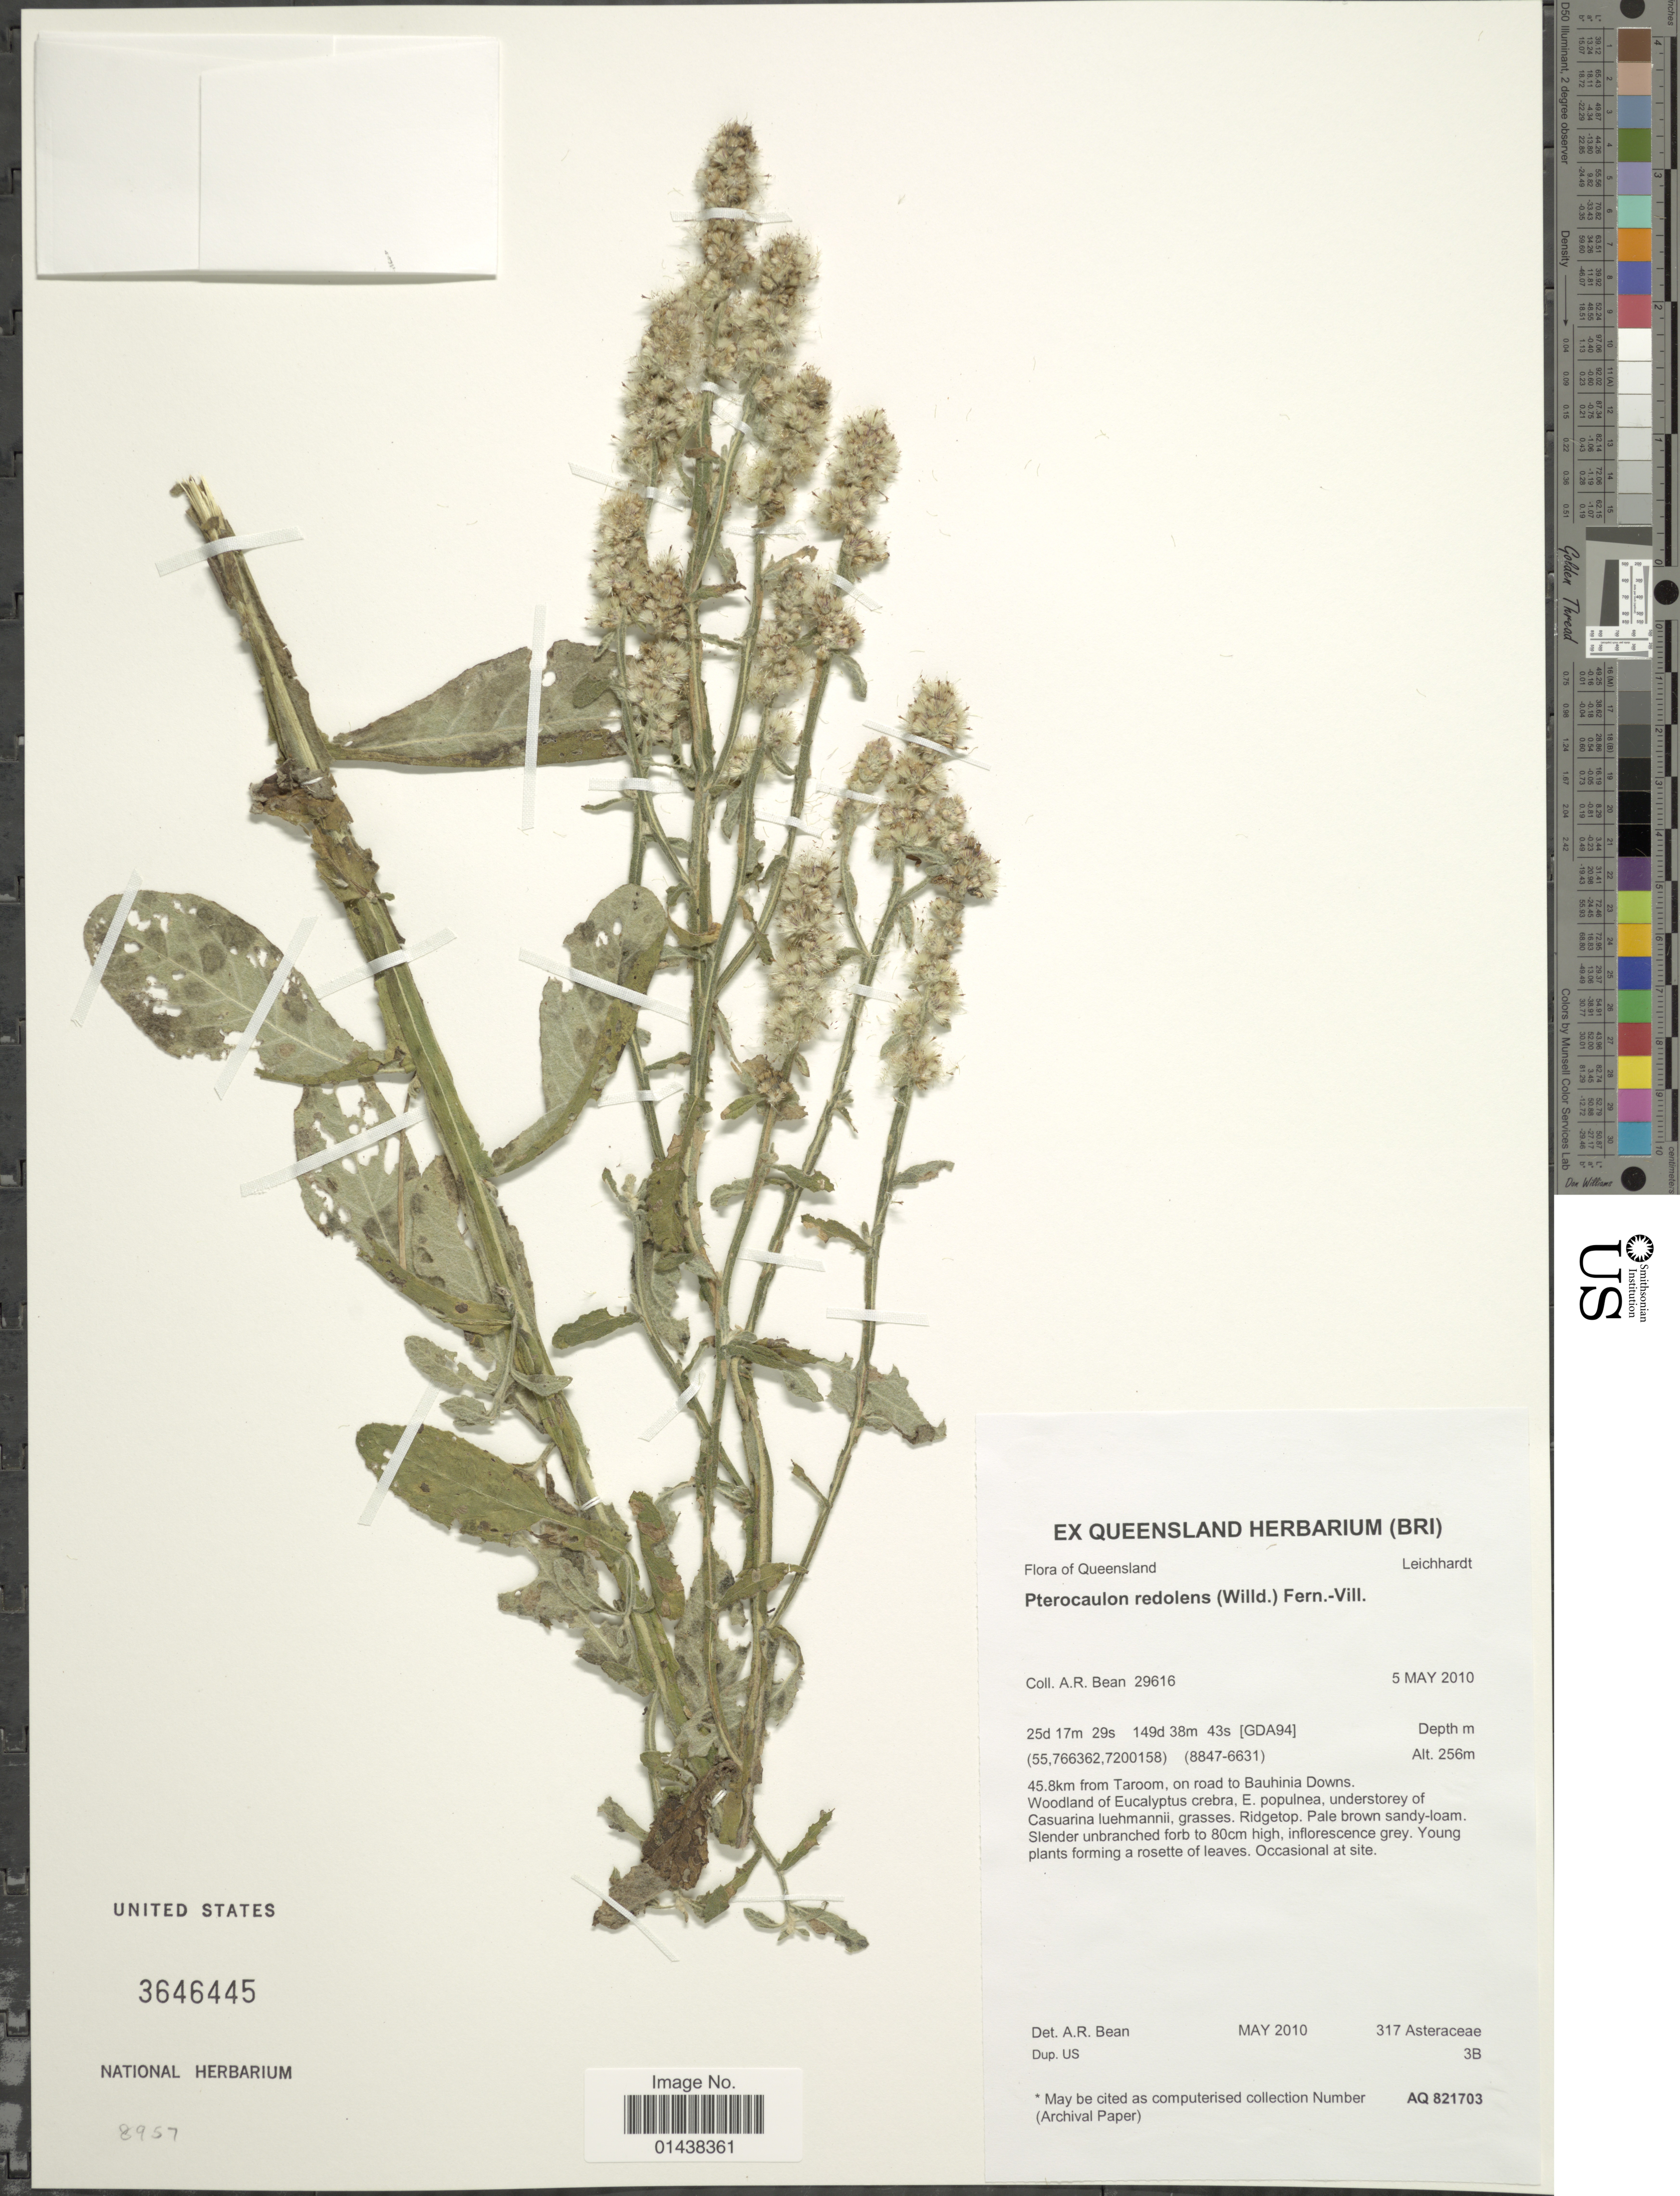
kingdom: Plantae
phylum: Tracheophyta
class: Magnoliopsida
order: Asterales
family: Asteraceae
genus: Pterocaulon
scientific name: Pterocaulon redolens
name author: (G. Forst. ex Willd.) Benth. ex Fern.-Vill.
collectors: A. R. Bean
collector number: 29616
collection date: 2010-05-05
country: Australia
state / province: Queensland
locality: Leichardt, (GDA94) 45.8 km from Taroom, on road to Bauhinia Downs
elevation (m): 256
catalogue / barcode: US 3646445